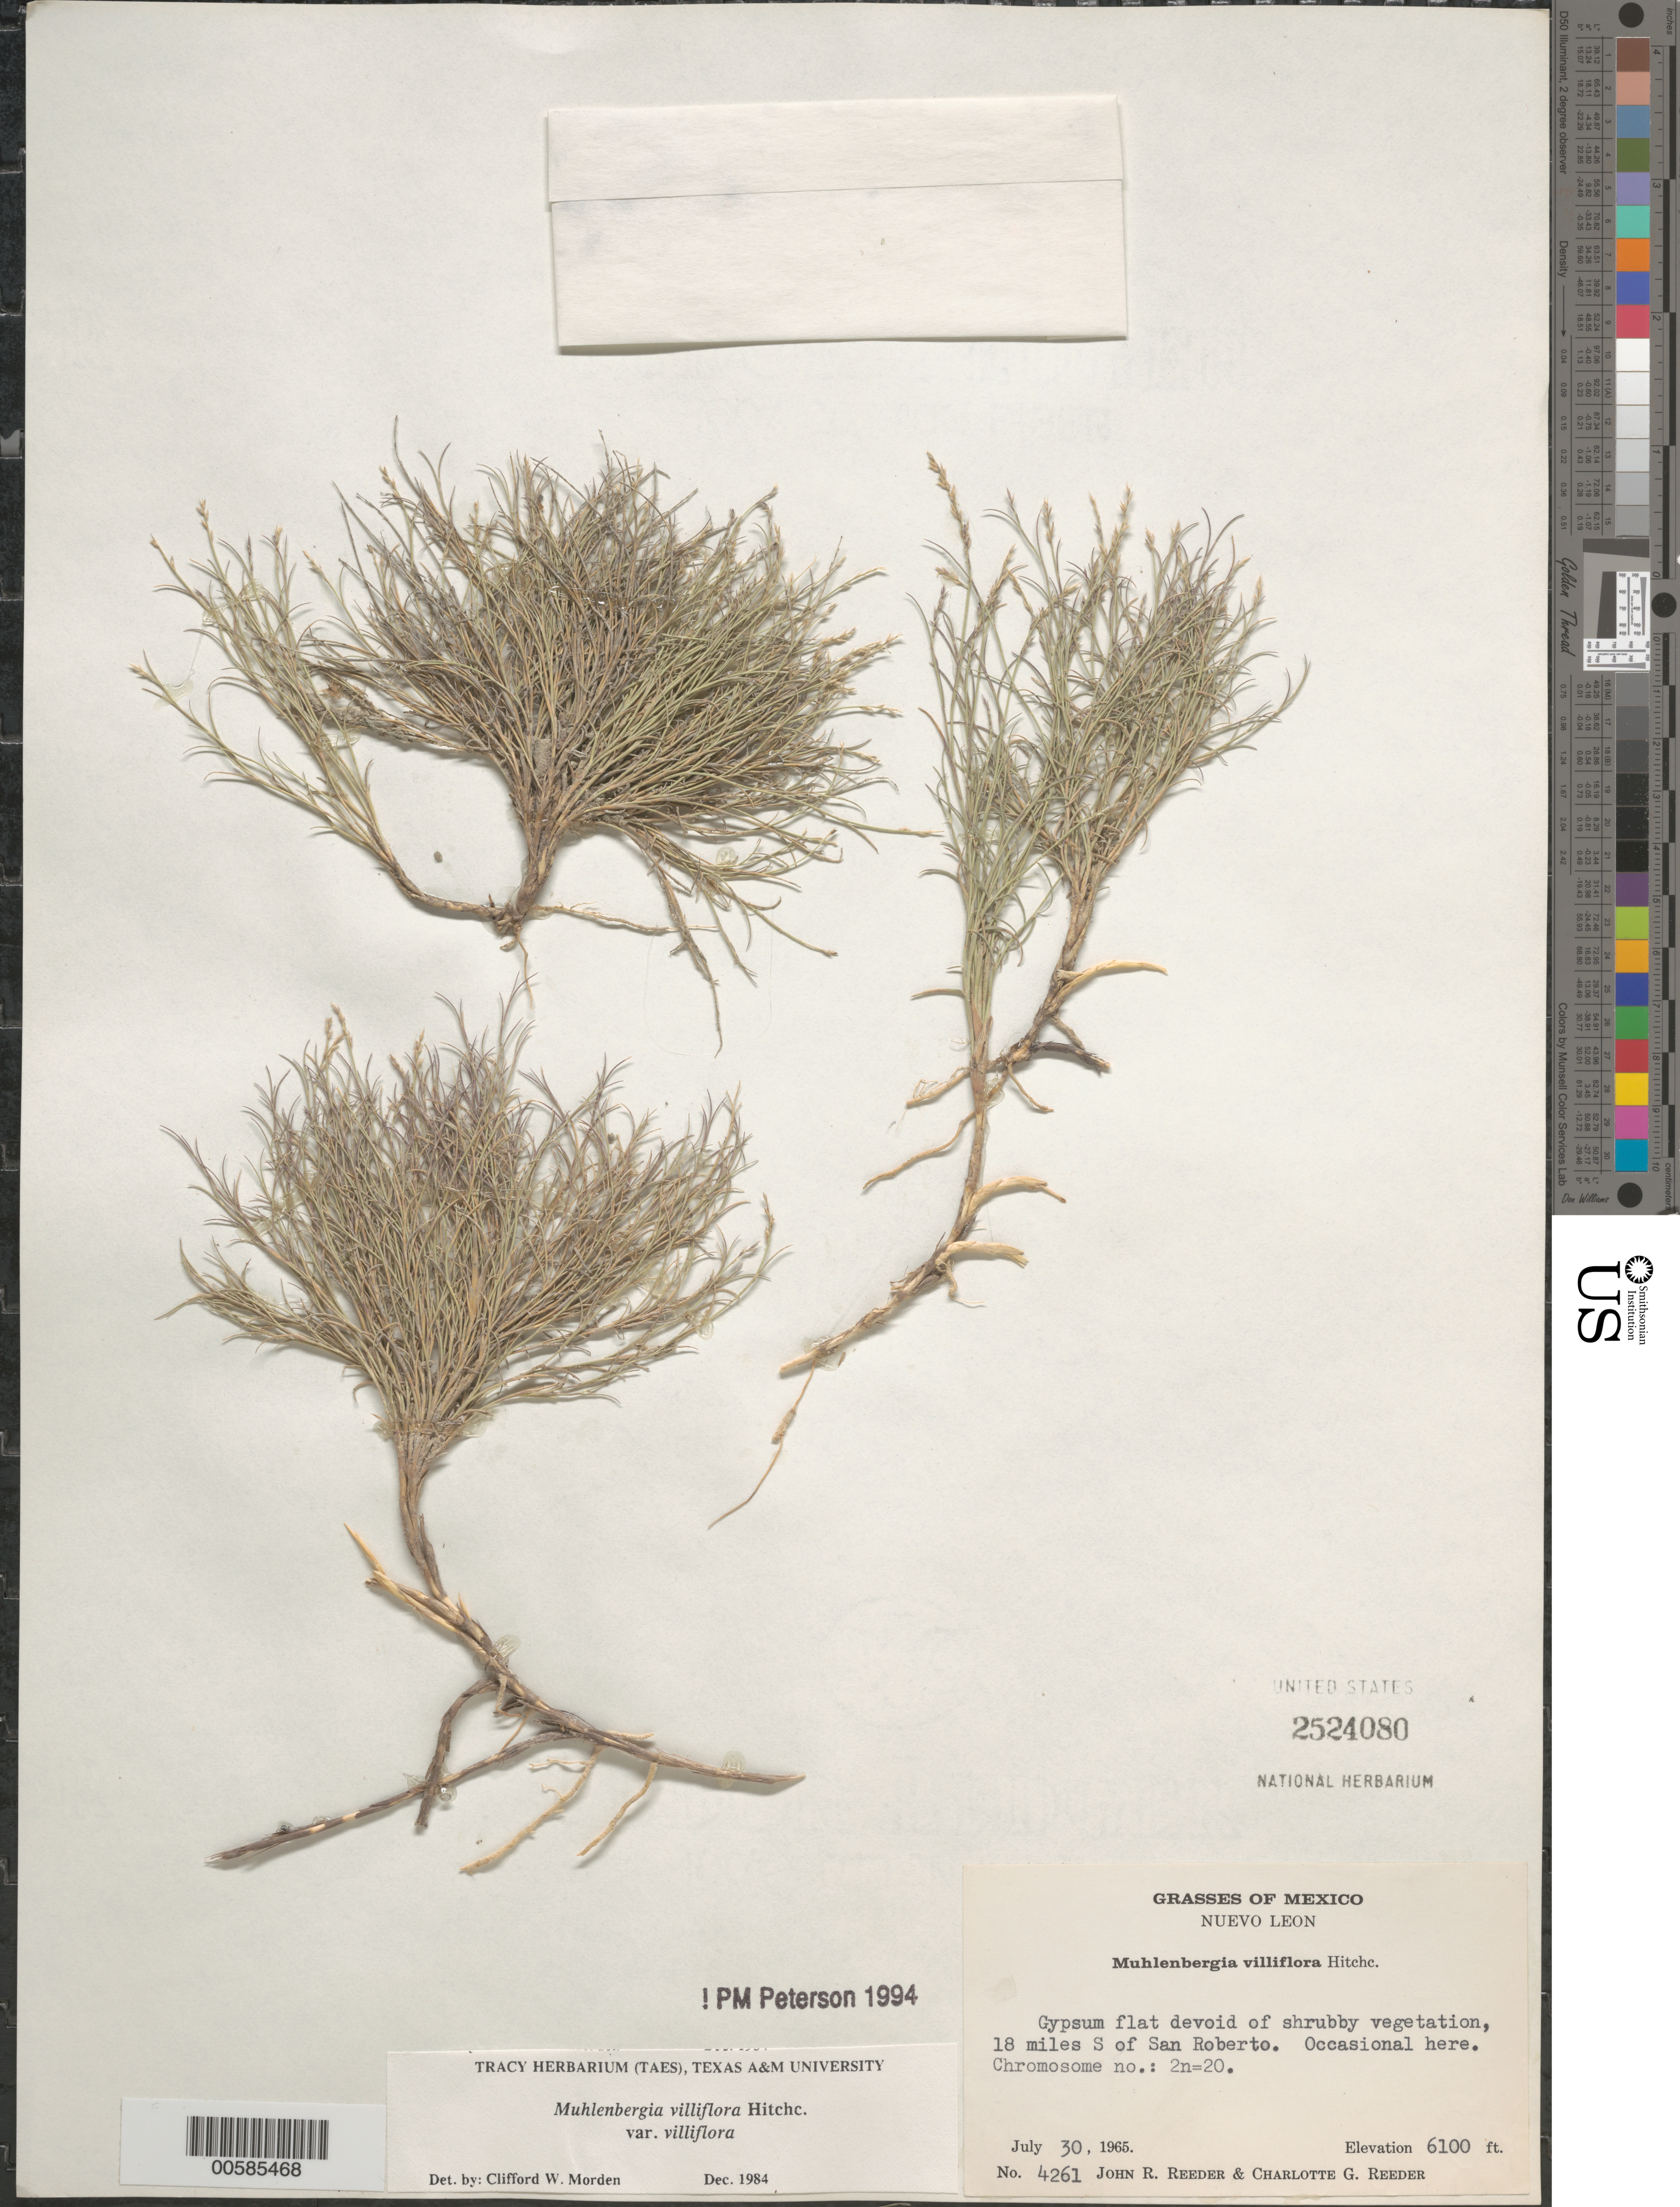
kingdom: Plantae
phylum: Tracheophyta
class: Liliopsida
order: Poales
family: Poaceae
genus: Muhlenbergia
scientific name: Muhlenbergia villiflora var. villiflora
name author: Hitchc.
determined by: Morden, C. W.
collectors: J. R. Reeder & C. G. Reeder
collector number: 4261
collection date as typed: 30 Jul 1965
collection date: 1965-07-30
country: Mexico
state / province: Nuevo León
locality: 18 mi S of San Roberto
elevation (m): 1859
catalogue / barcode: US 2524080